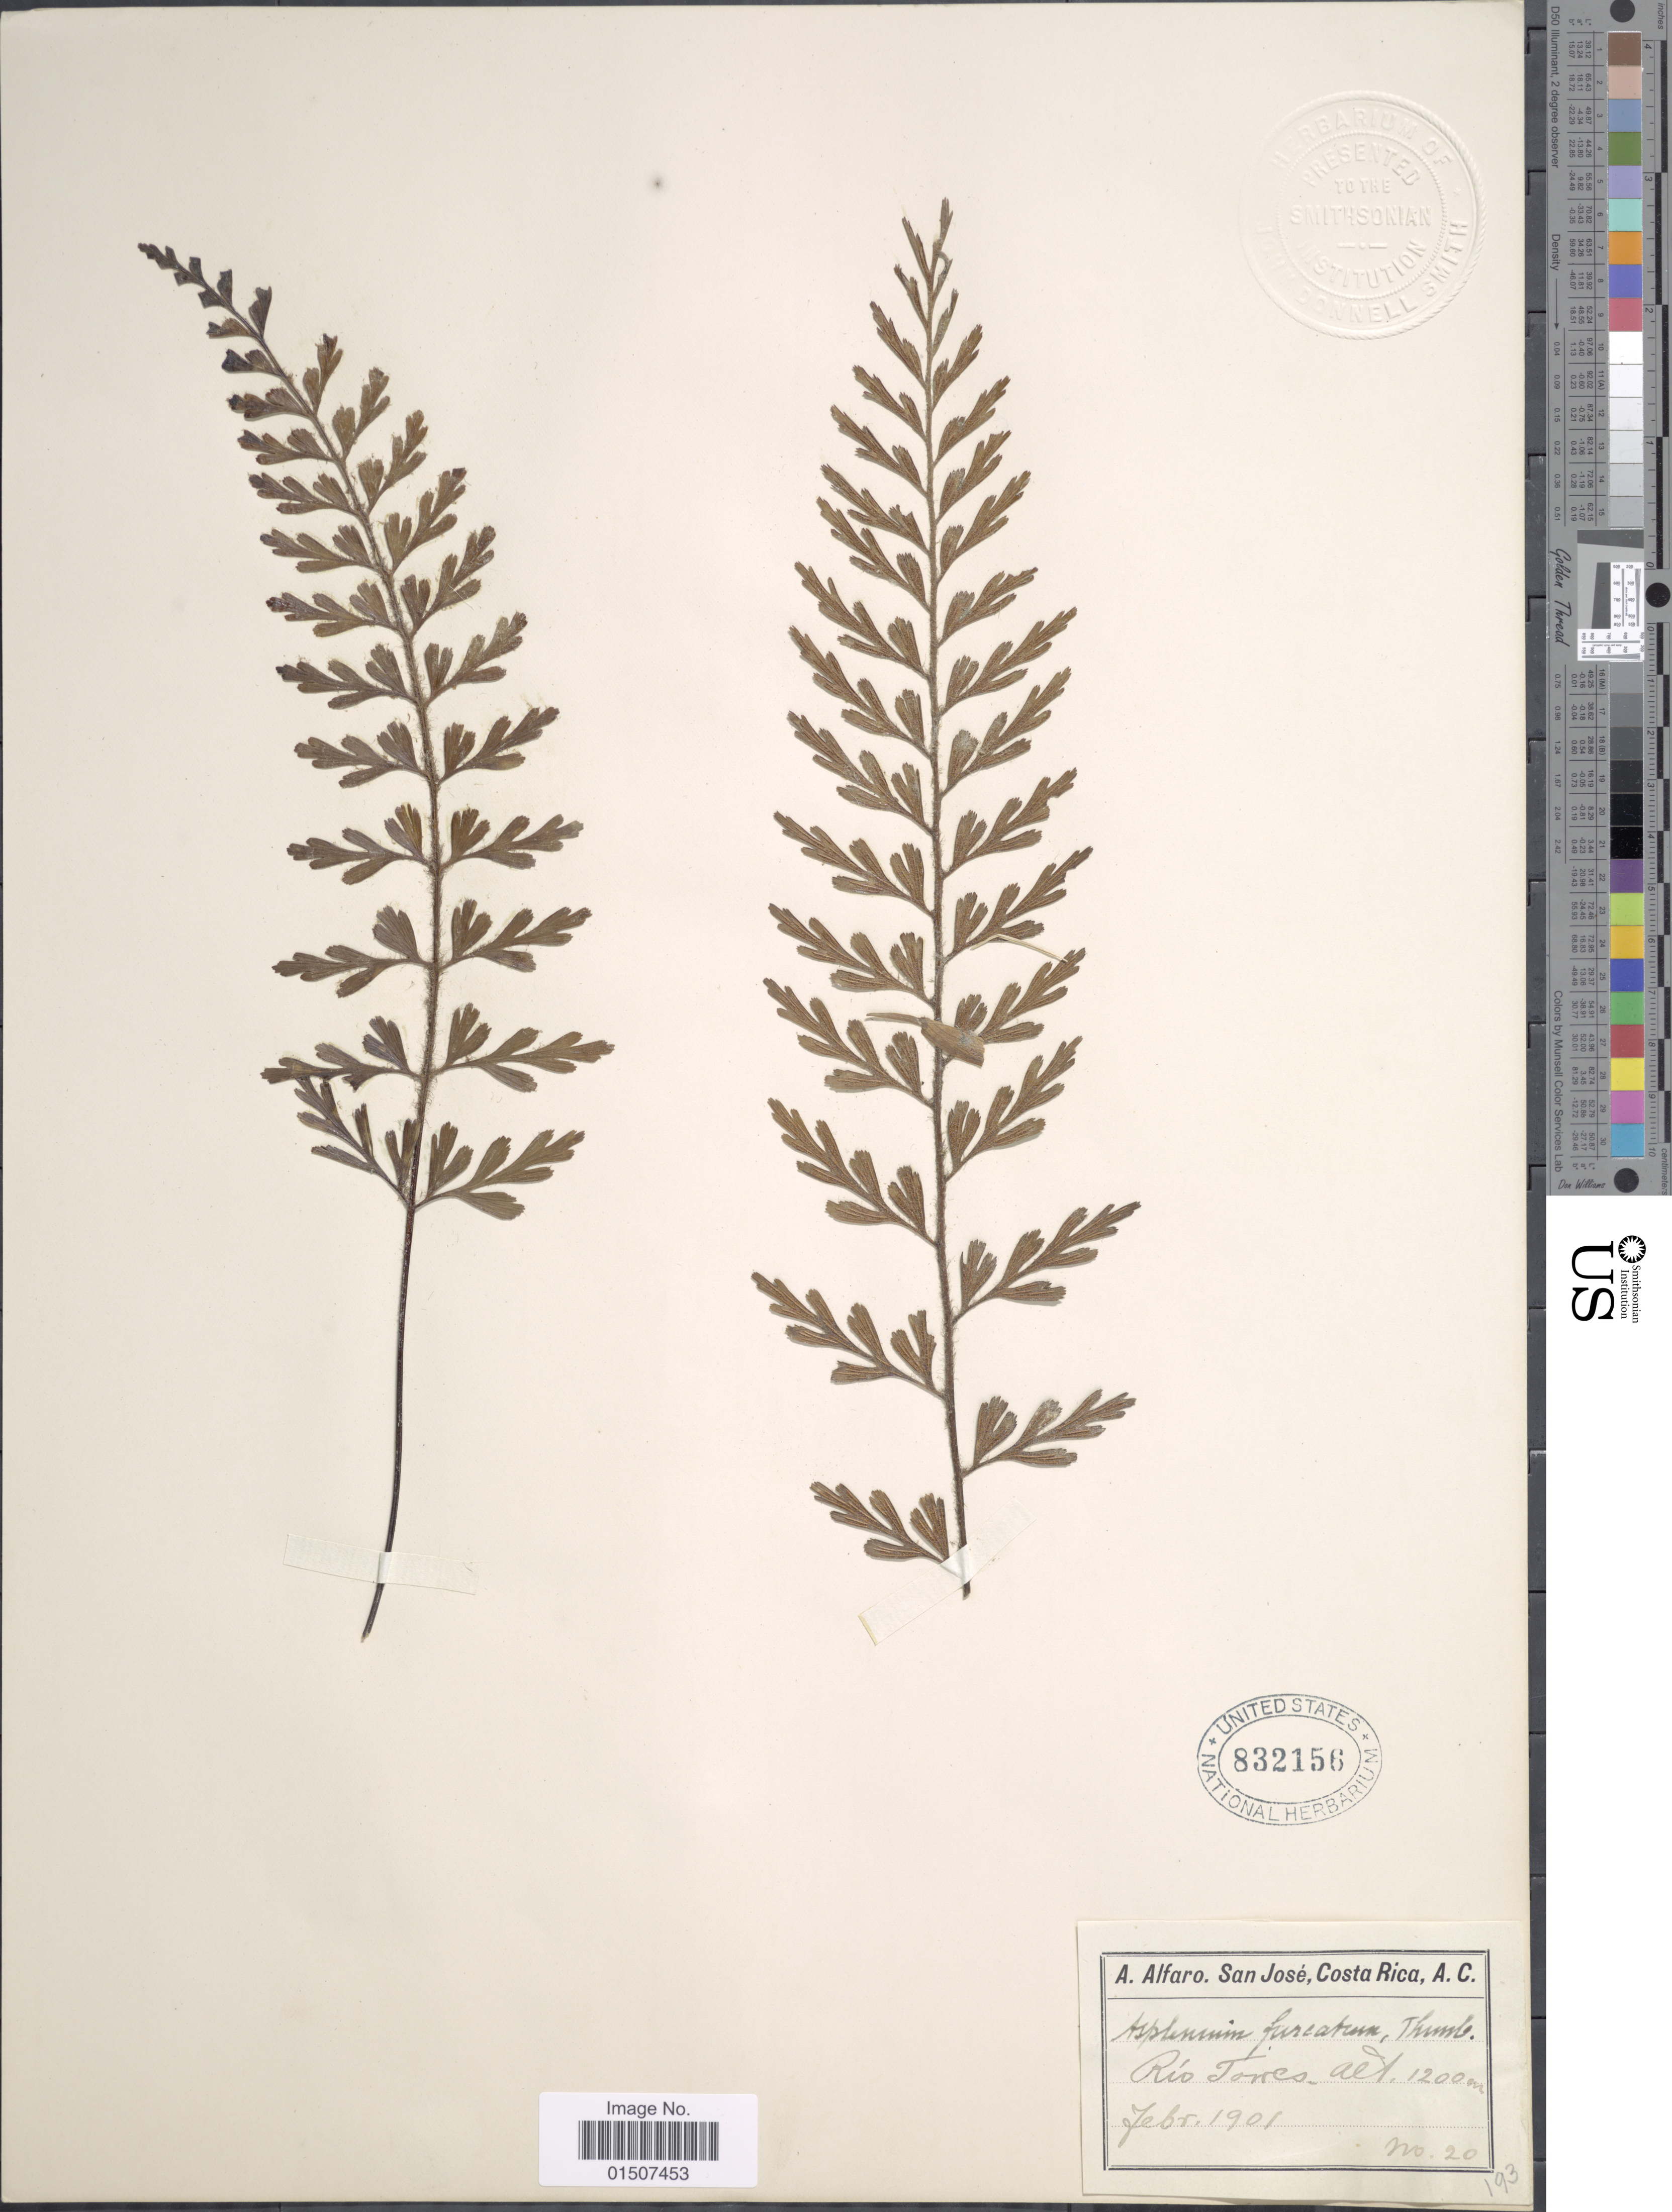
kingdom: Plantae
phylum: Tracheophyta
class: Polypodiopsida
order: Polypodiales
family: Aspleniaceae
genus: Asplenium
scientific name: Asplenium praemorsum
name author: Sw.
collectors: A. Alfaro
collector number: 20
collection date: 1901-02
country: Costa Rica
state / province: San José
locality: Rio Torres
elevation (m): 1200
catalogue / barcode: US 832156